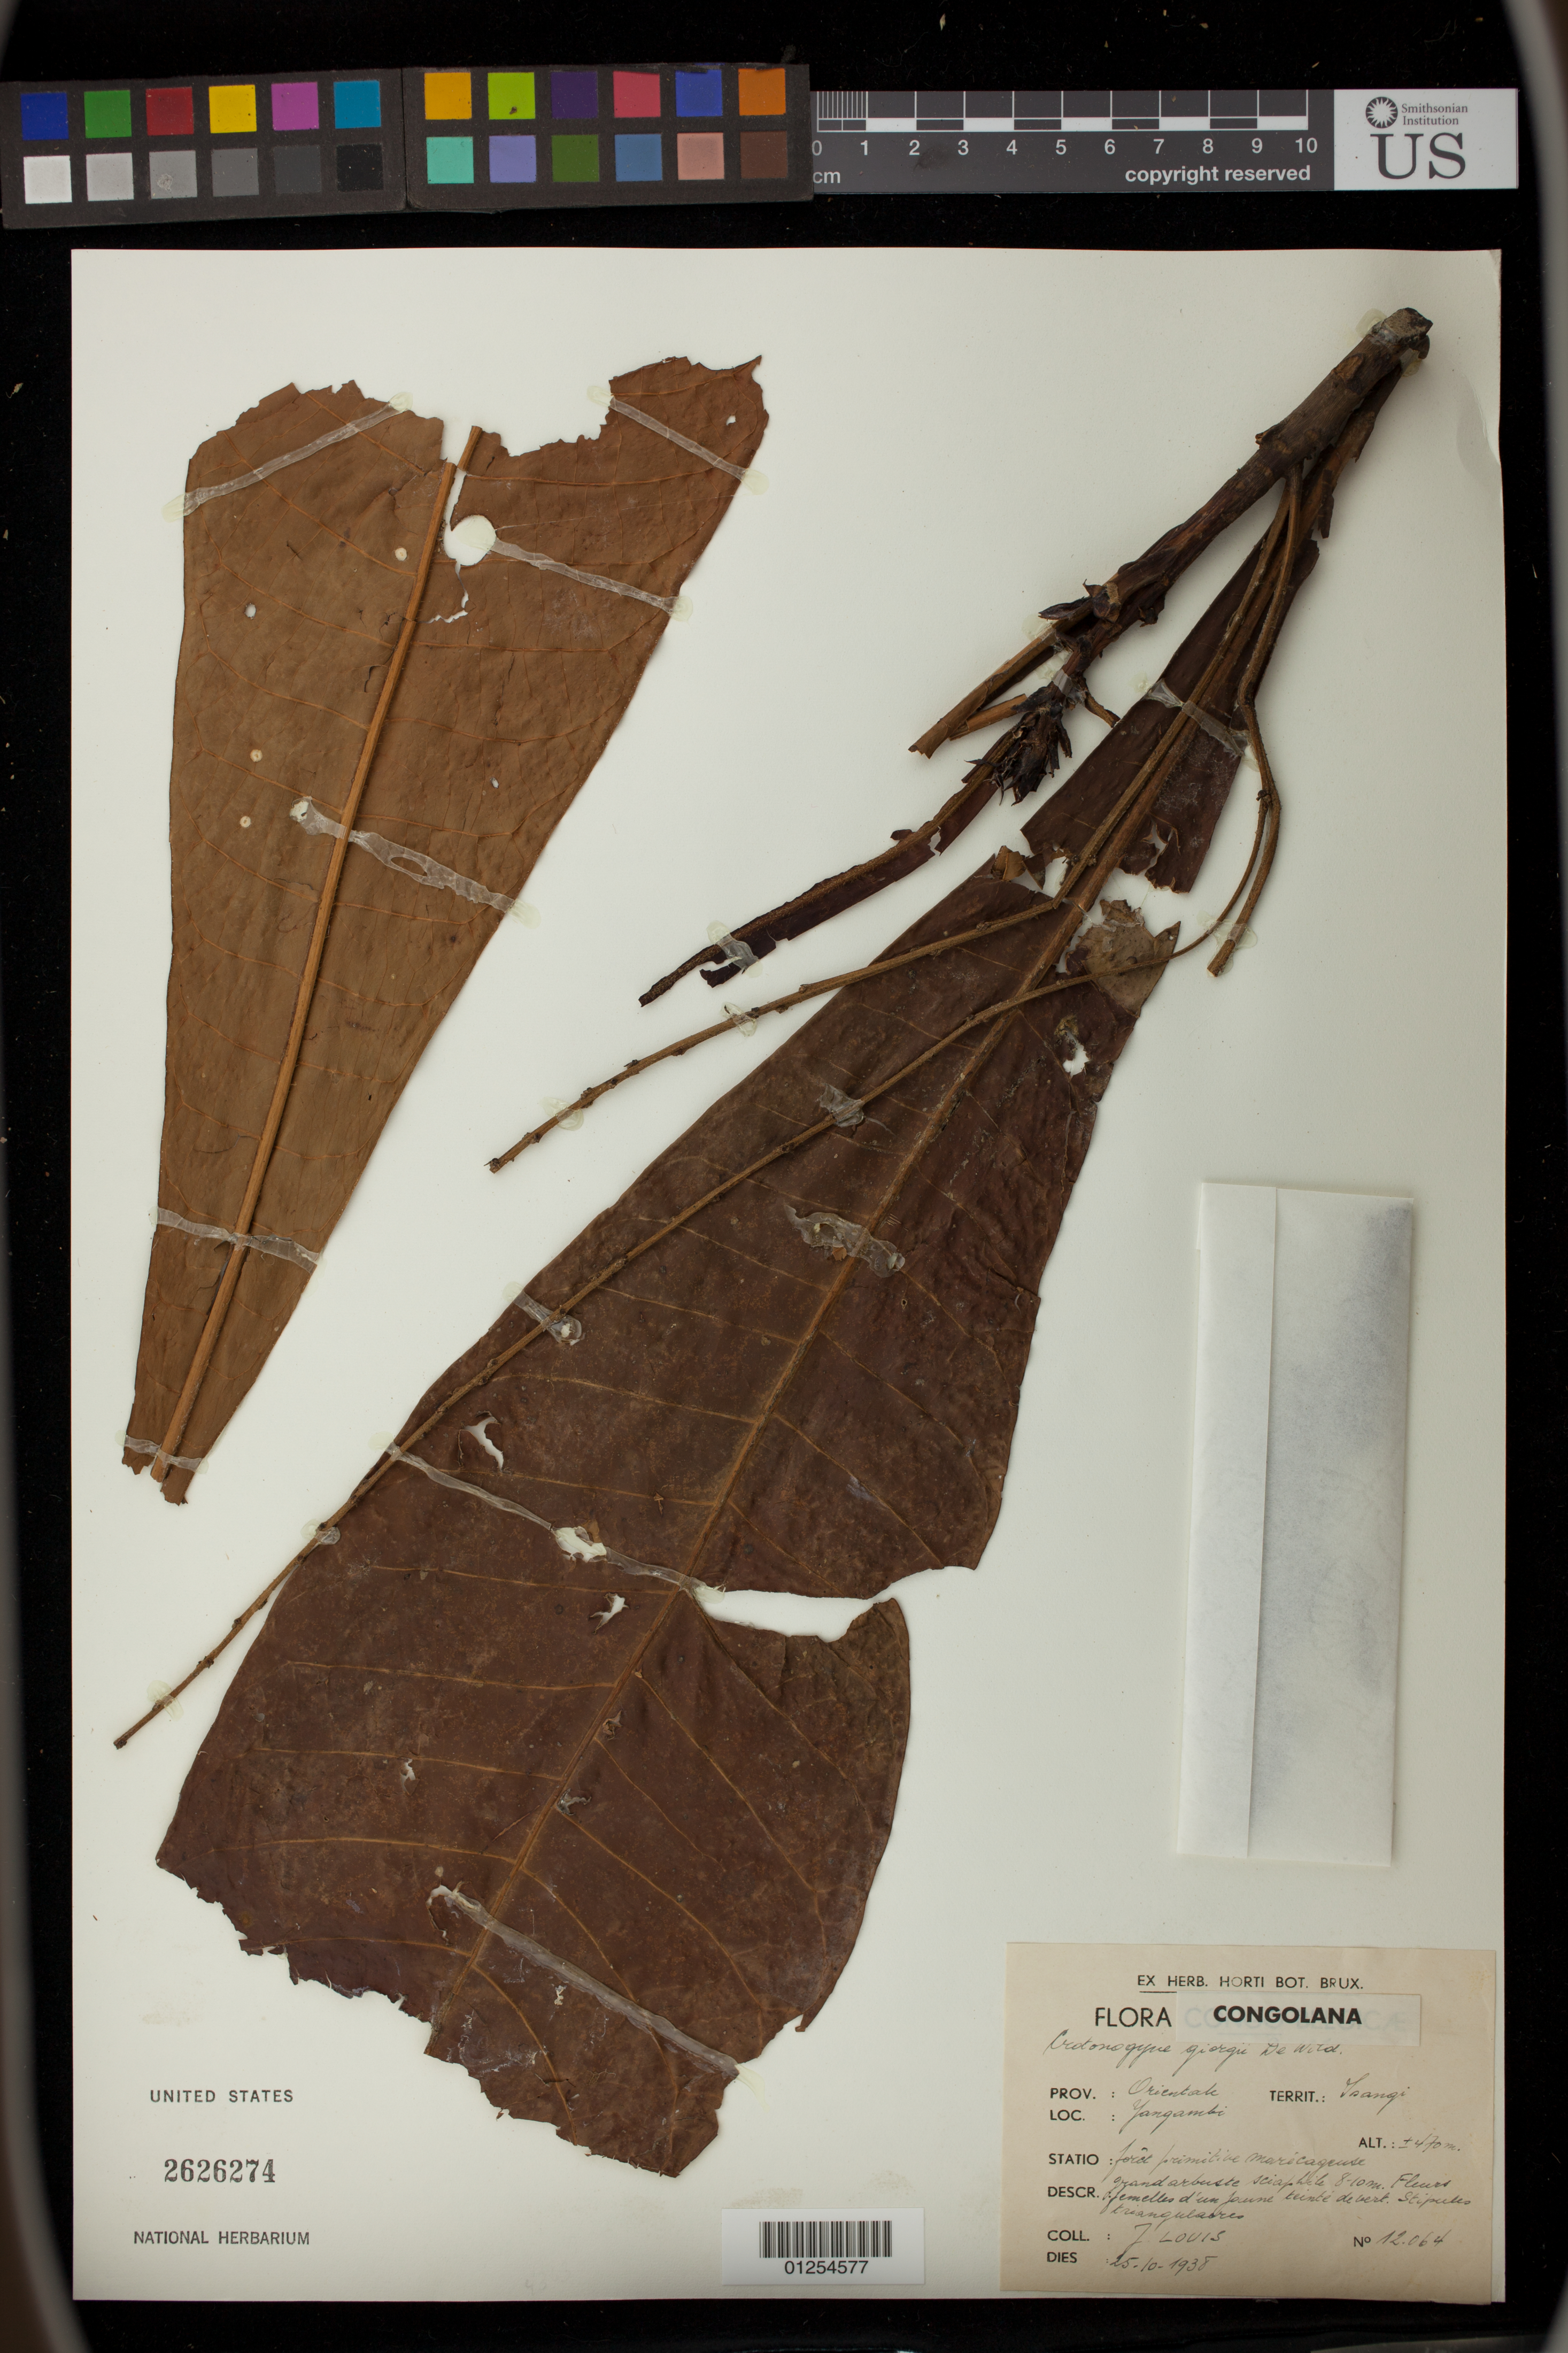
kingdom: Plantae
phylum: Tracheophyta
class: Magnoliopsida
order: Malpighiales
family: Euphorbiaceae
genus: Crotonogyne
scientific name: Crotonogyne giorgii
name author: De Wild.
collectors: J. Louis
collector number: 12064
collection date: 1938-10-25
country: Congo, Democratic Republic of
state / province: Tshopo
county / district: Isangi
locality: Yangambi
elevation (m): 470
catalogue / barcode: US 2626274